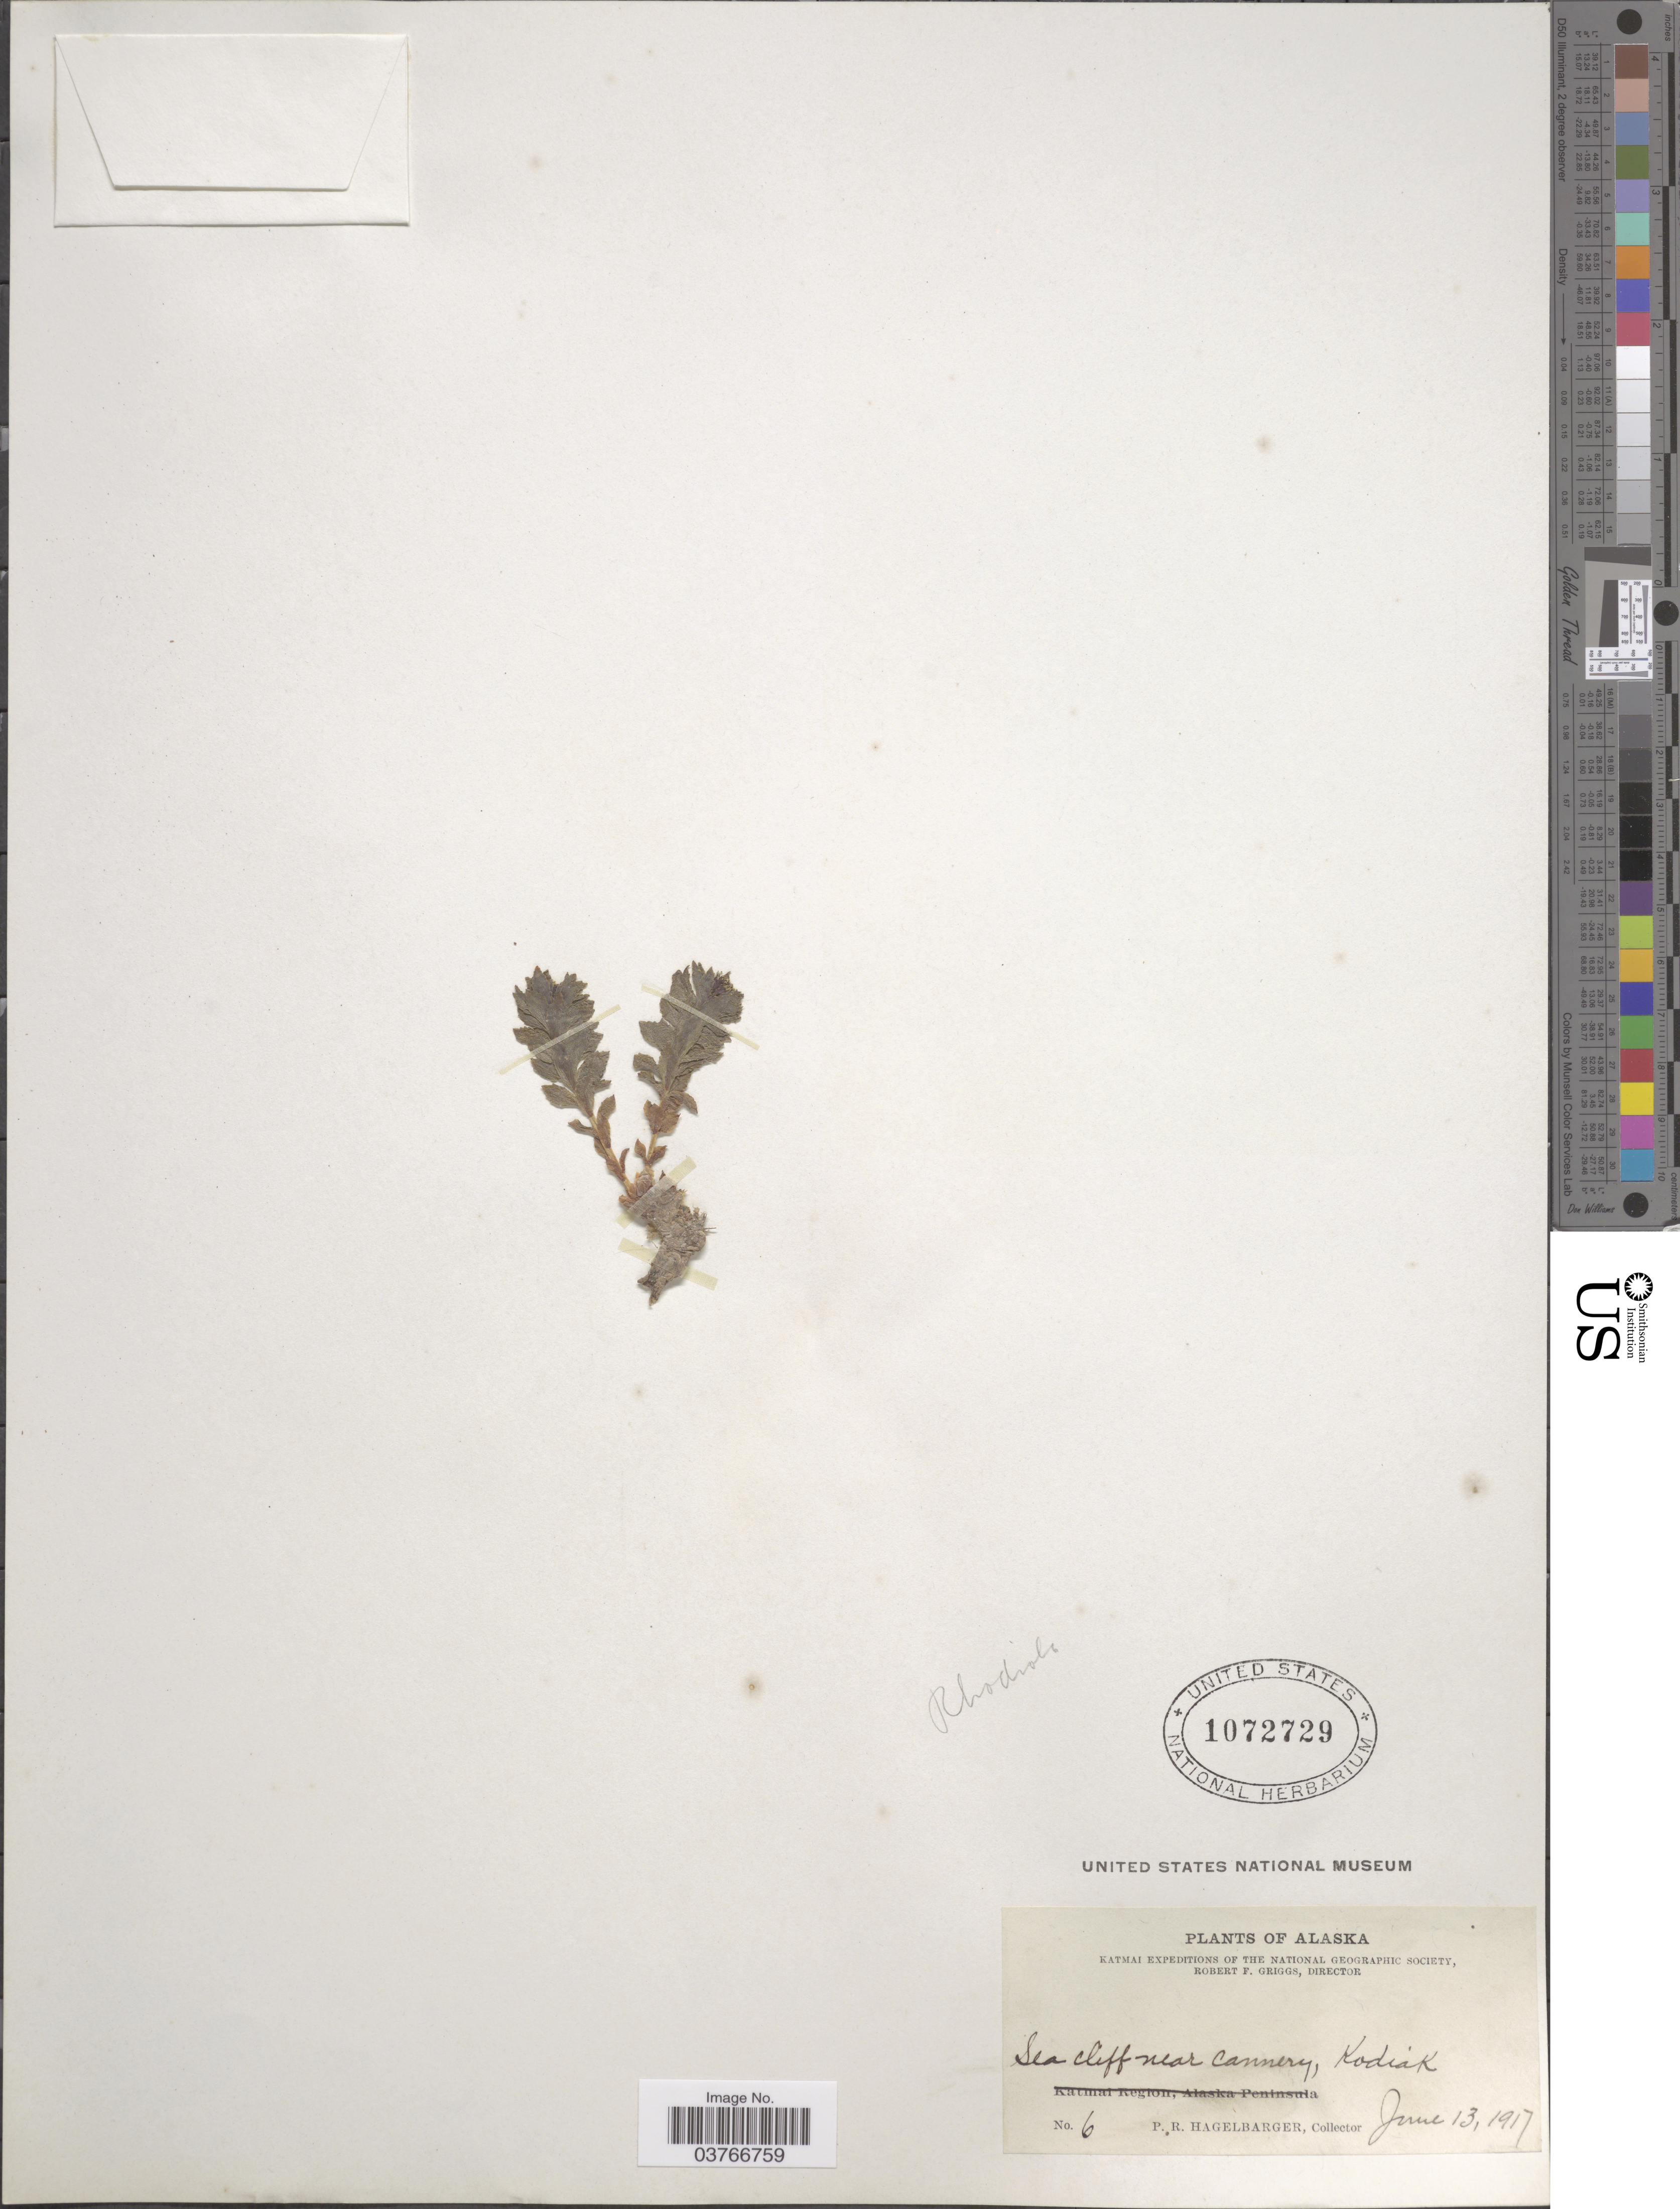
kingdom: Plantae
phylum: Tracheophyta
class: Magnoliopsida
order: Saxifragales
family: Crassulaceae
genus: Sedum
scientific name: Sedum sp.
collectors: P. Hagelbarger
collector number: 6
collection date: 1917-06-13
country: United States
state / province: Alaska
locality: Sea cliff near cannery, Kodiak.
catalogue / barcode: US 1072729